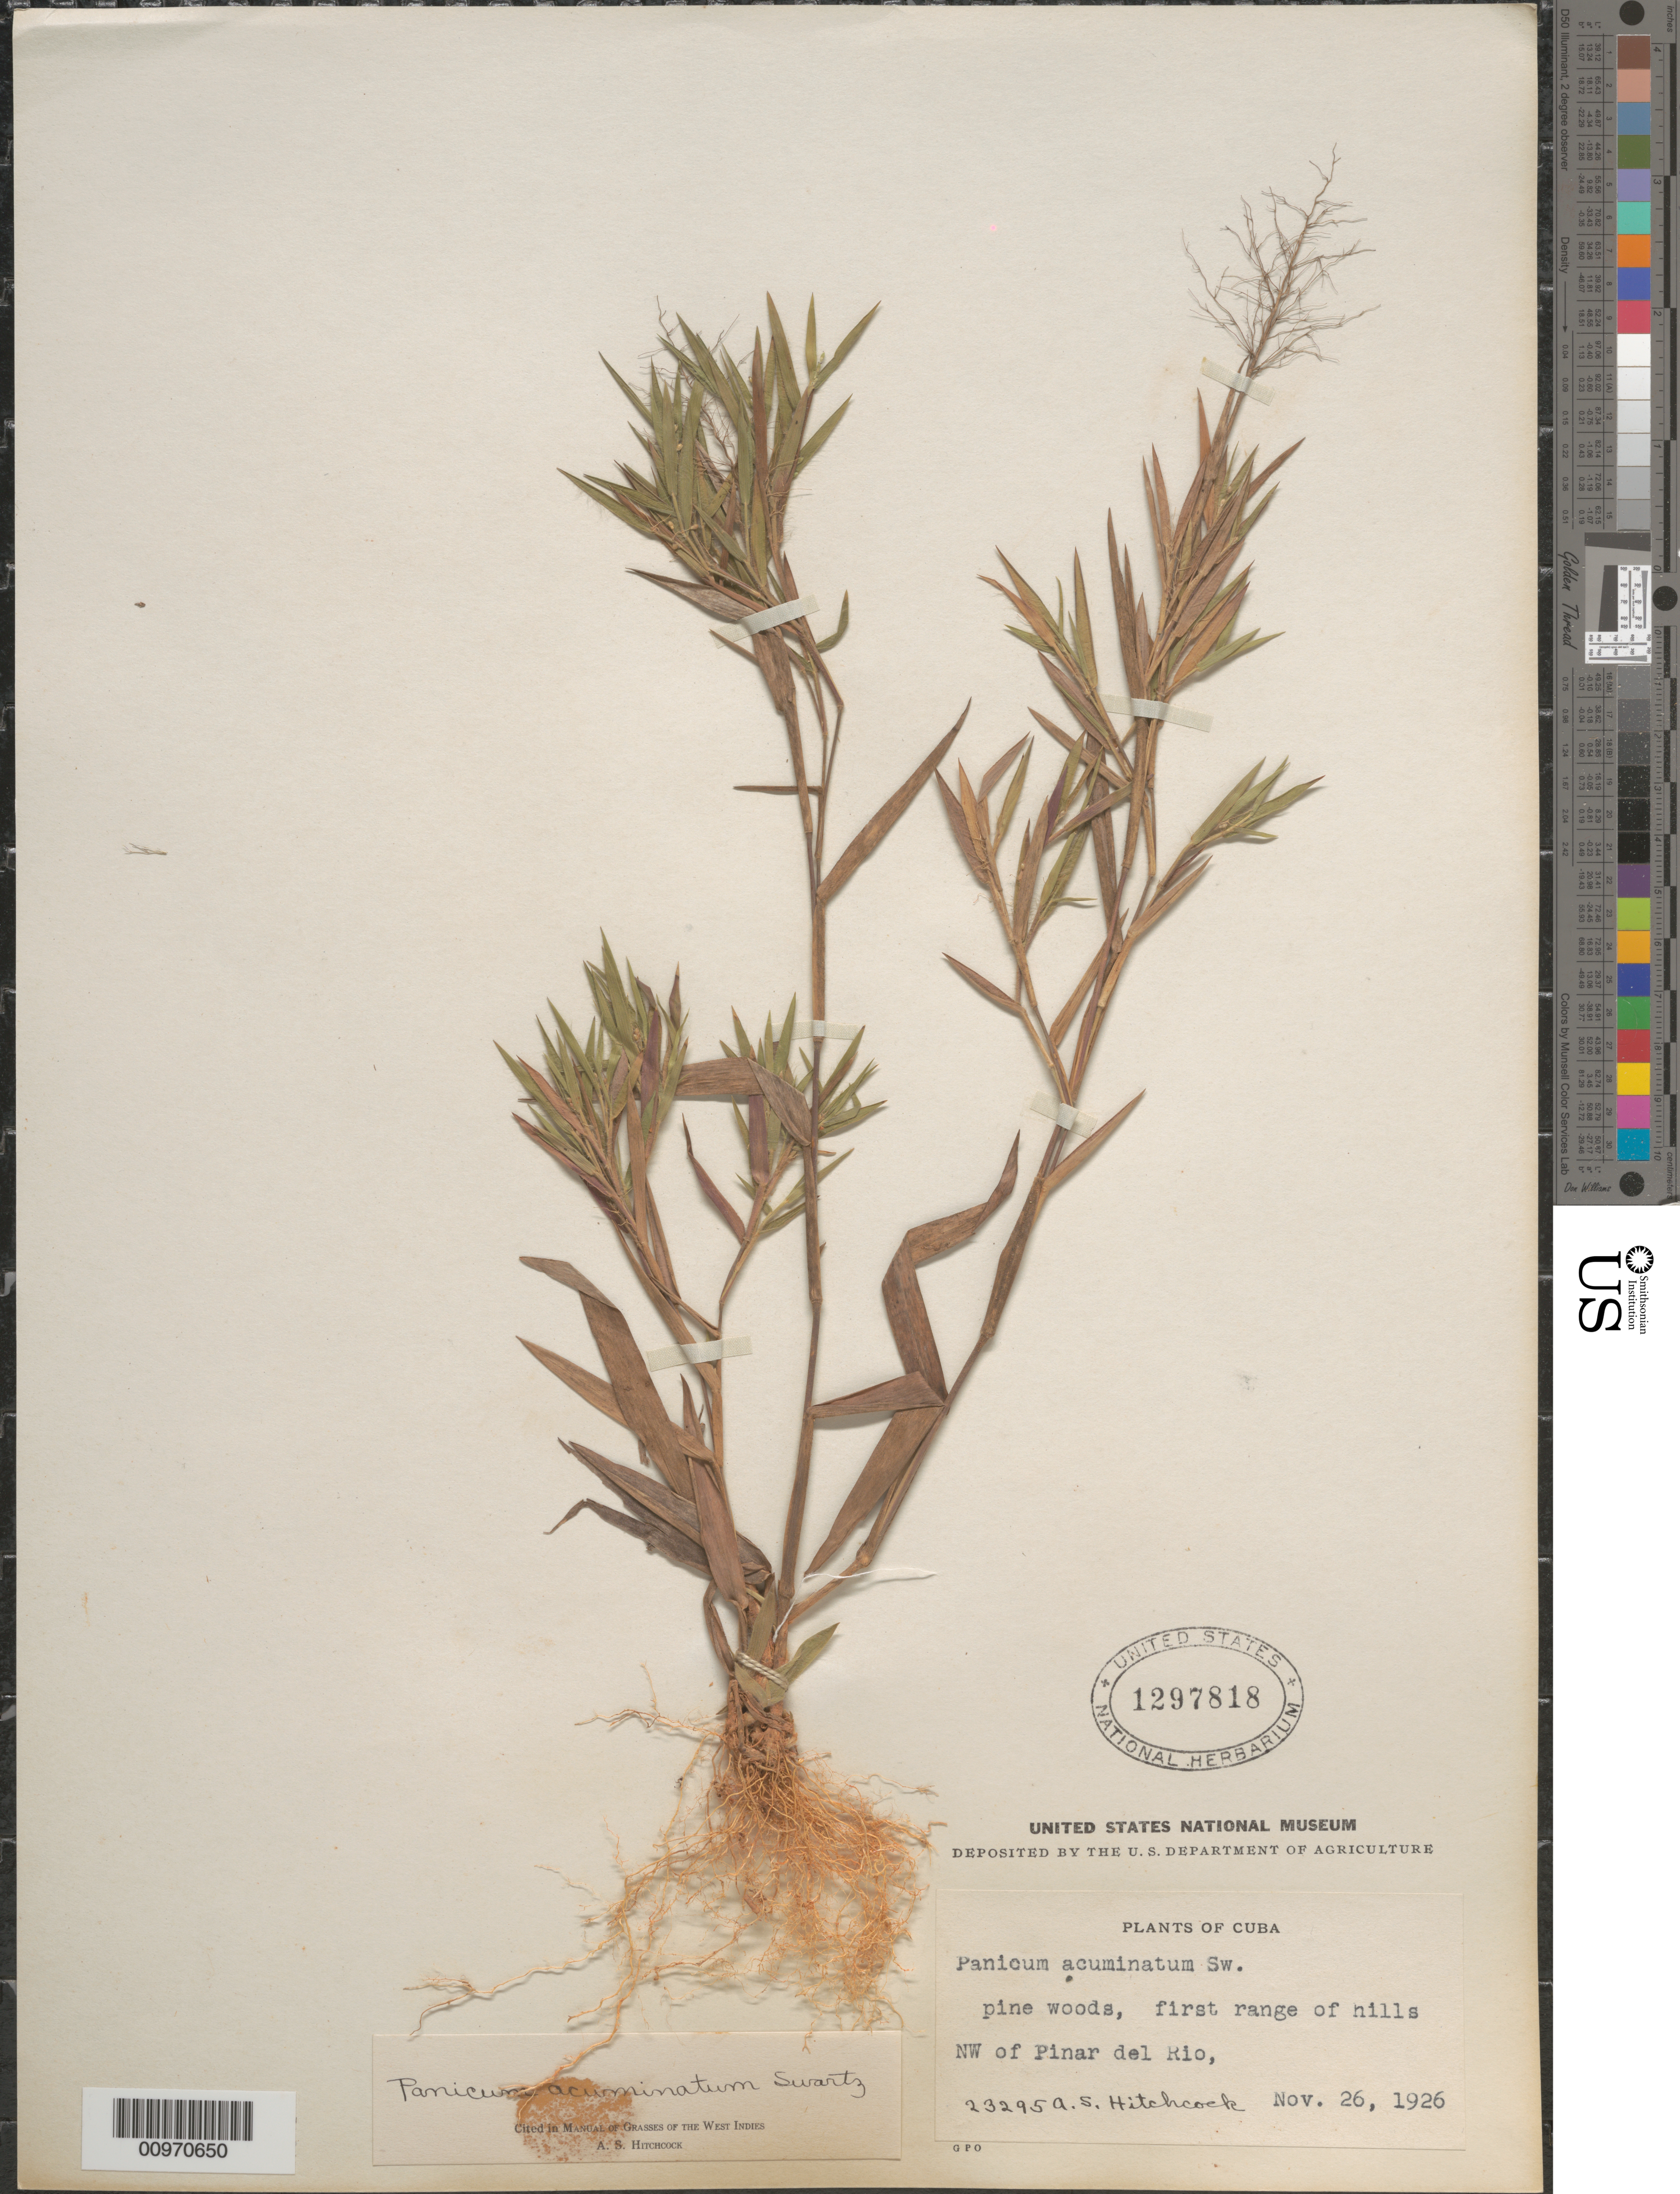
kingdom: Plantae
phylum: Tracheophyta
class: Liliopsida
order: Poales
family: Poaceae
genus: Panicum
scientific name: Panicum acuminatum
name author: Sw.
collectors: A. S. Hitchcock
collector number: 23295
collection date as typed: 26 Nov 1926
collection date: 1926-11-26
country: Cuba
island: Cuba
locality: Pinar del Río, first range of hills NW of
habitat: Pine woods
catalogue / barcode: US 1297818